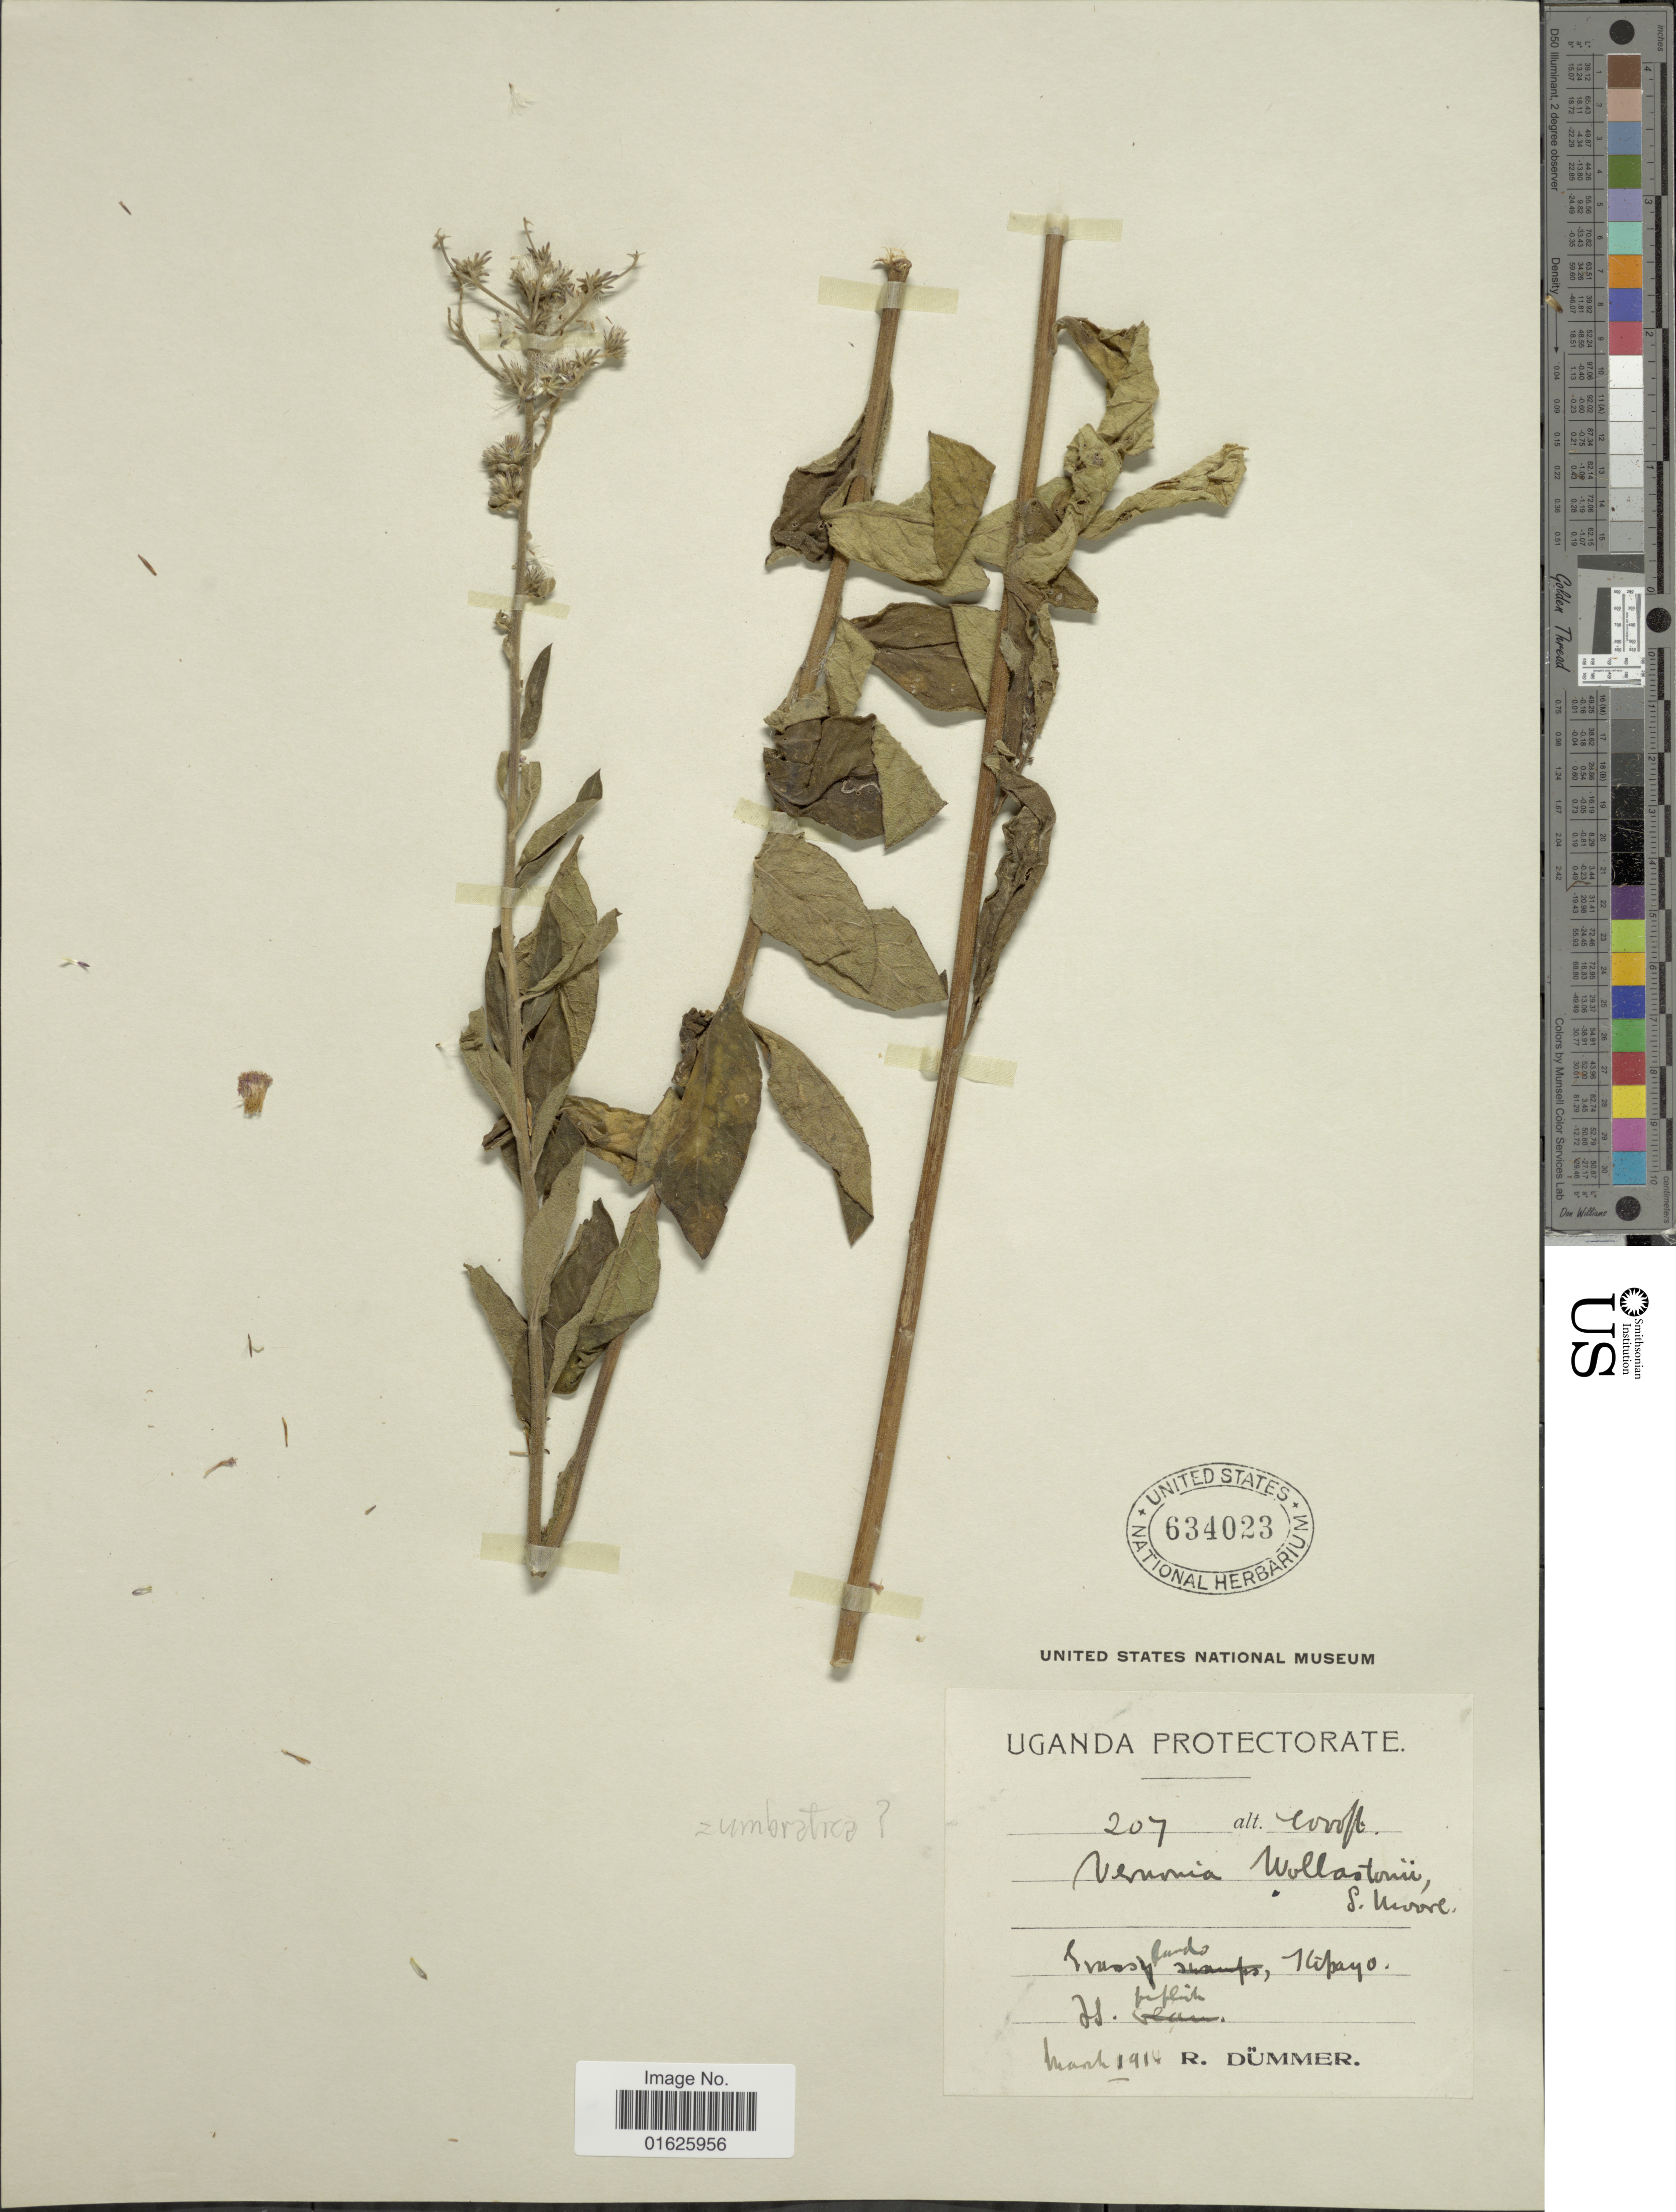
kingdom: Plantae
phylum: Tracheophyta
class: Magnoliopsida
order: Asterales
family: Asteraceae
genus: Orbivestus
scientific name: Orbivestus sp.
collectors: R. A. Dümmer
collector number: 207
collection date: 1914-03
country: Uganda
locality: Grassyland, Nibayo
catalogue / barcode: US 634023